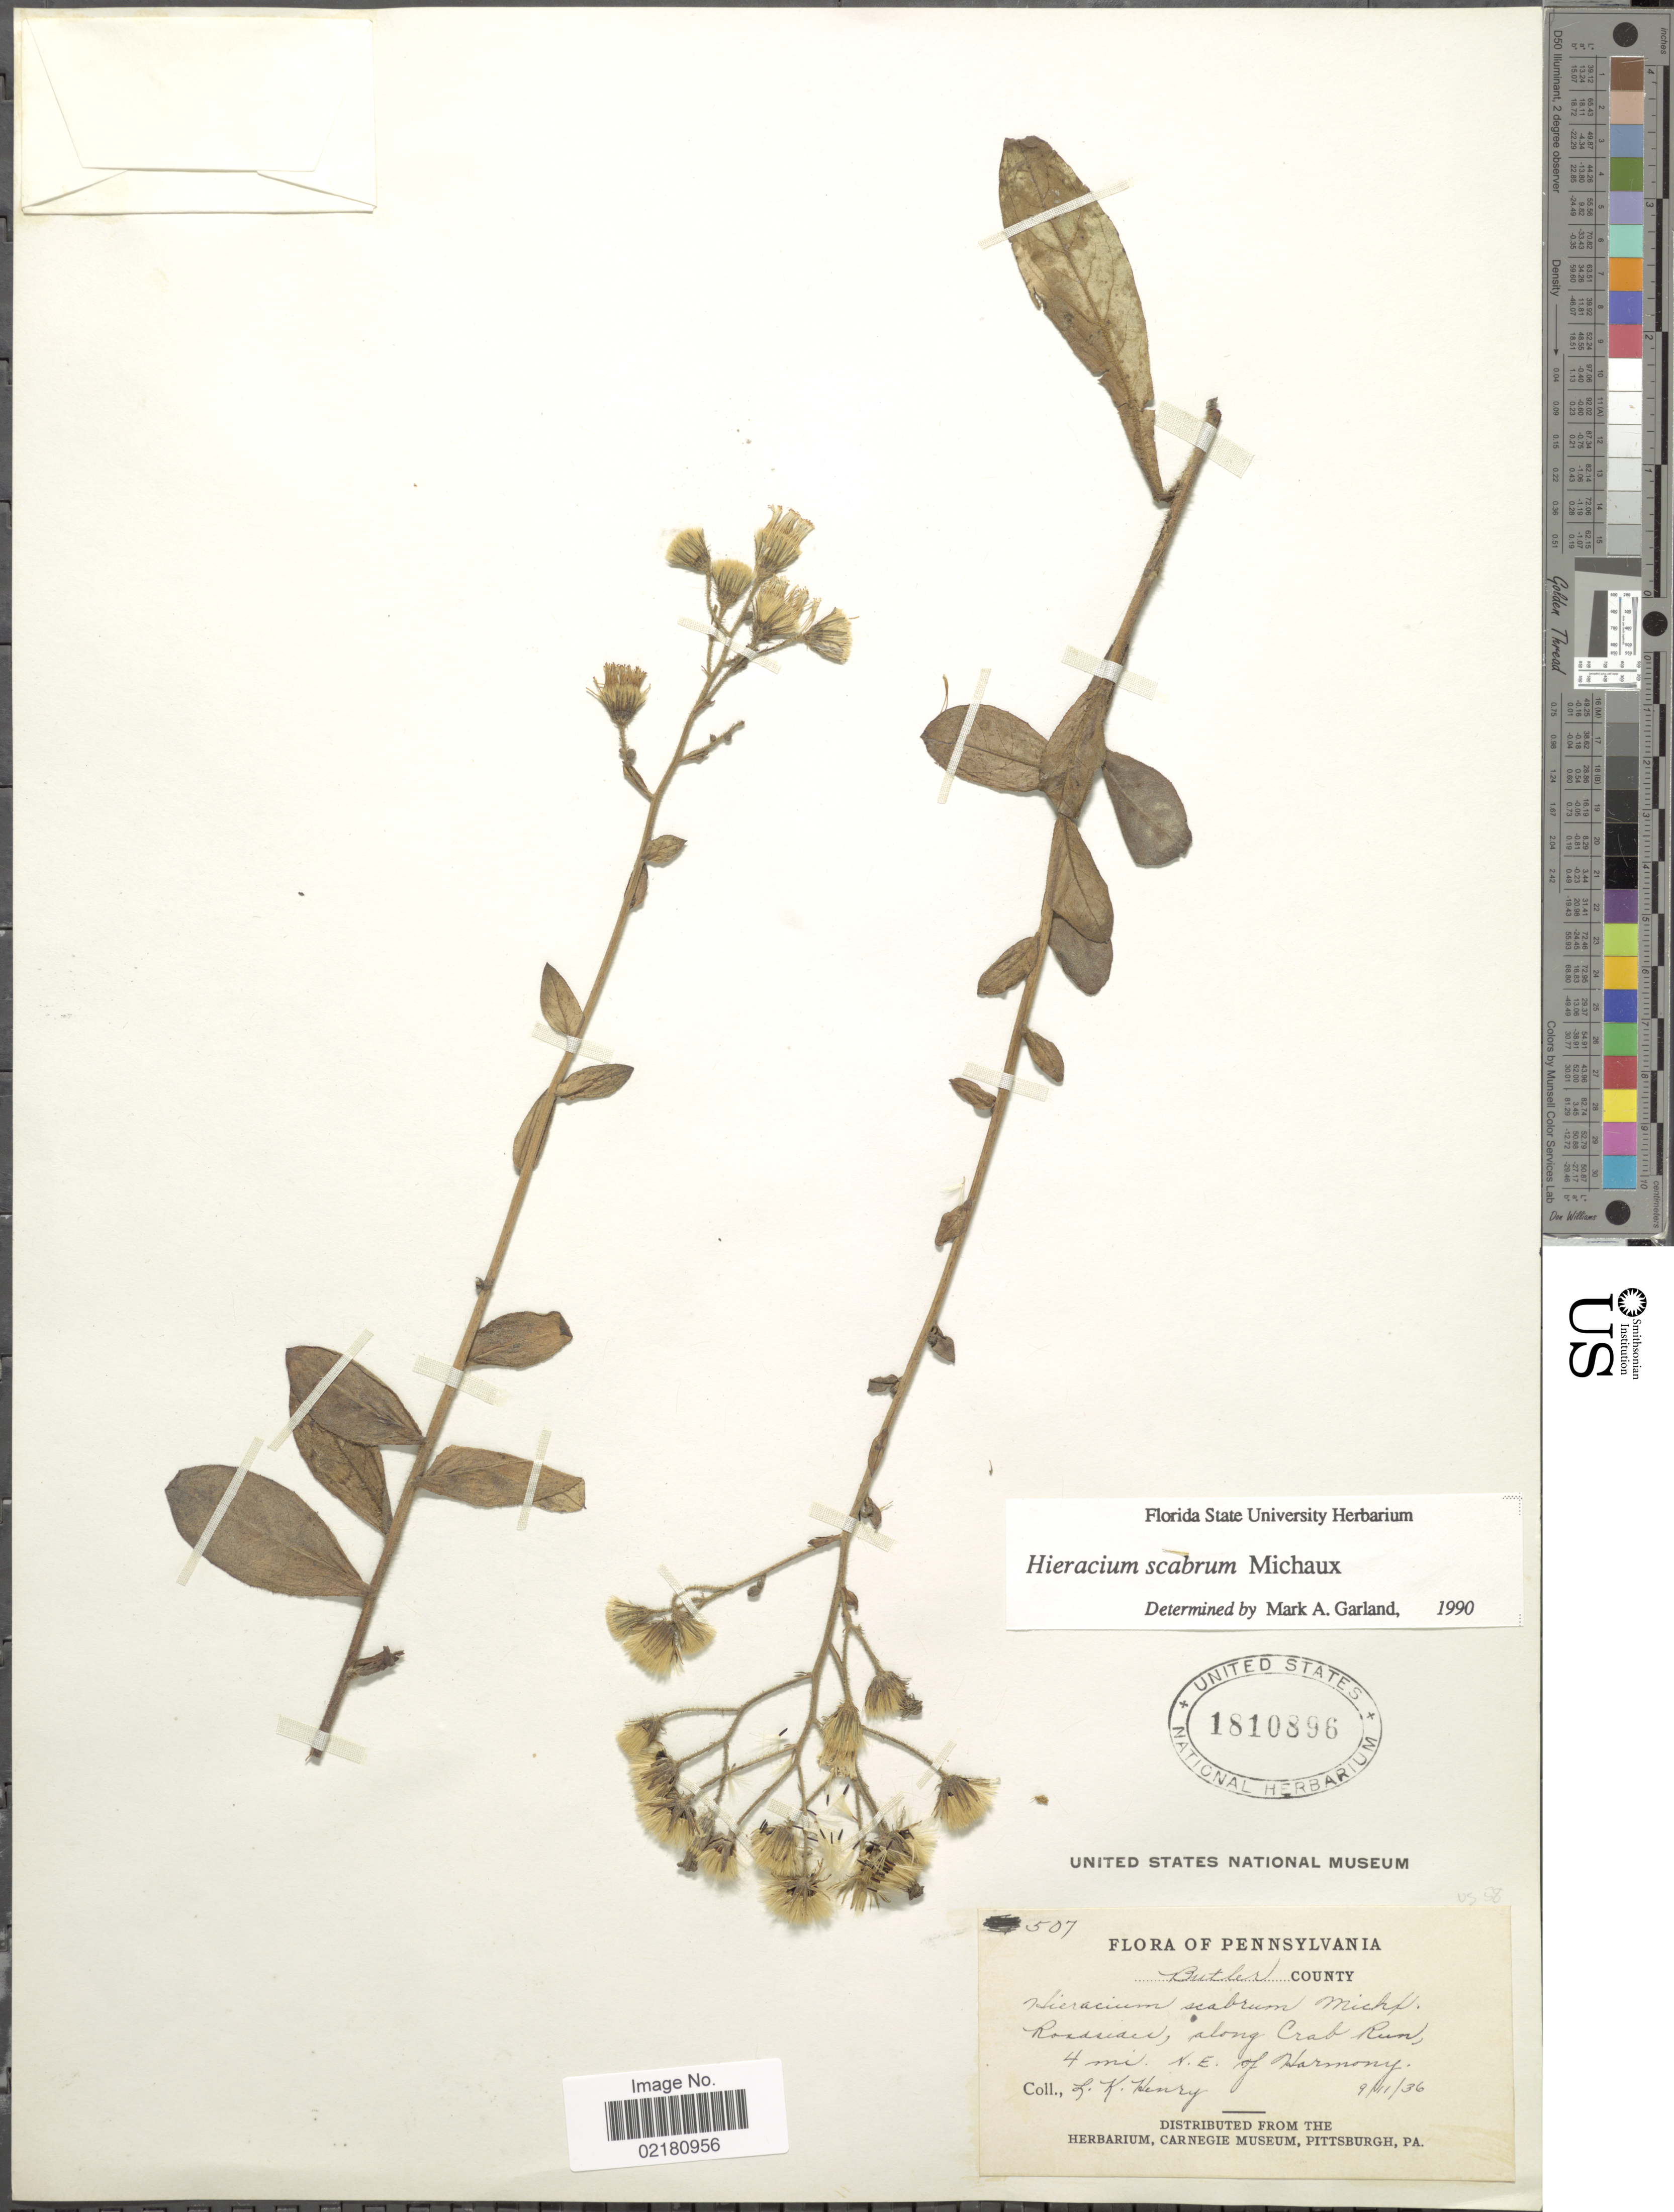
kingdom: Plantae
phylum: Tracheophyta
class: Magnoliopsida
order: Asterales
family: Asteraceae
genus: Pilosella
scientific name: Pilosella verruculata subsp. verruculata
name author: (Link) Soják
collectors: L. K. Henry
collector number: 507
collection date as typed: Transcribed d/m/y: 11/9/36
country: United States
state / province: Pennsylvania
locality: Butler County. Roadsides, along Crab Run, 4 mi. N.E. of Harmony.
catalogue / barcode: US 1810896